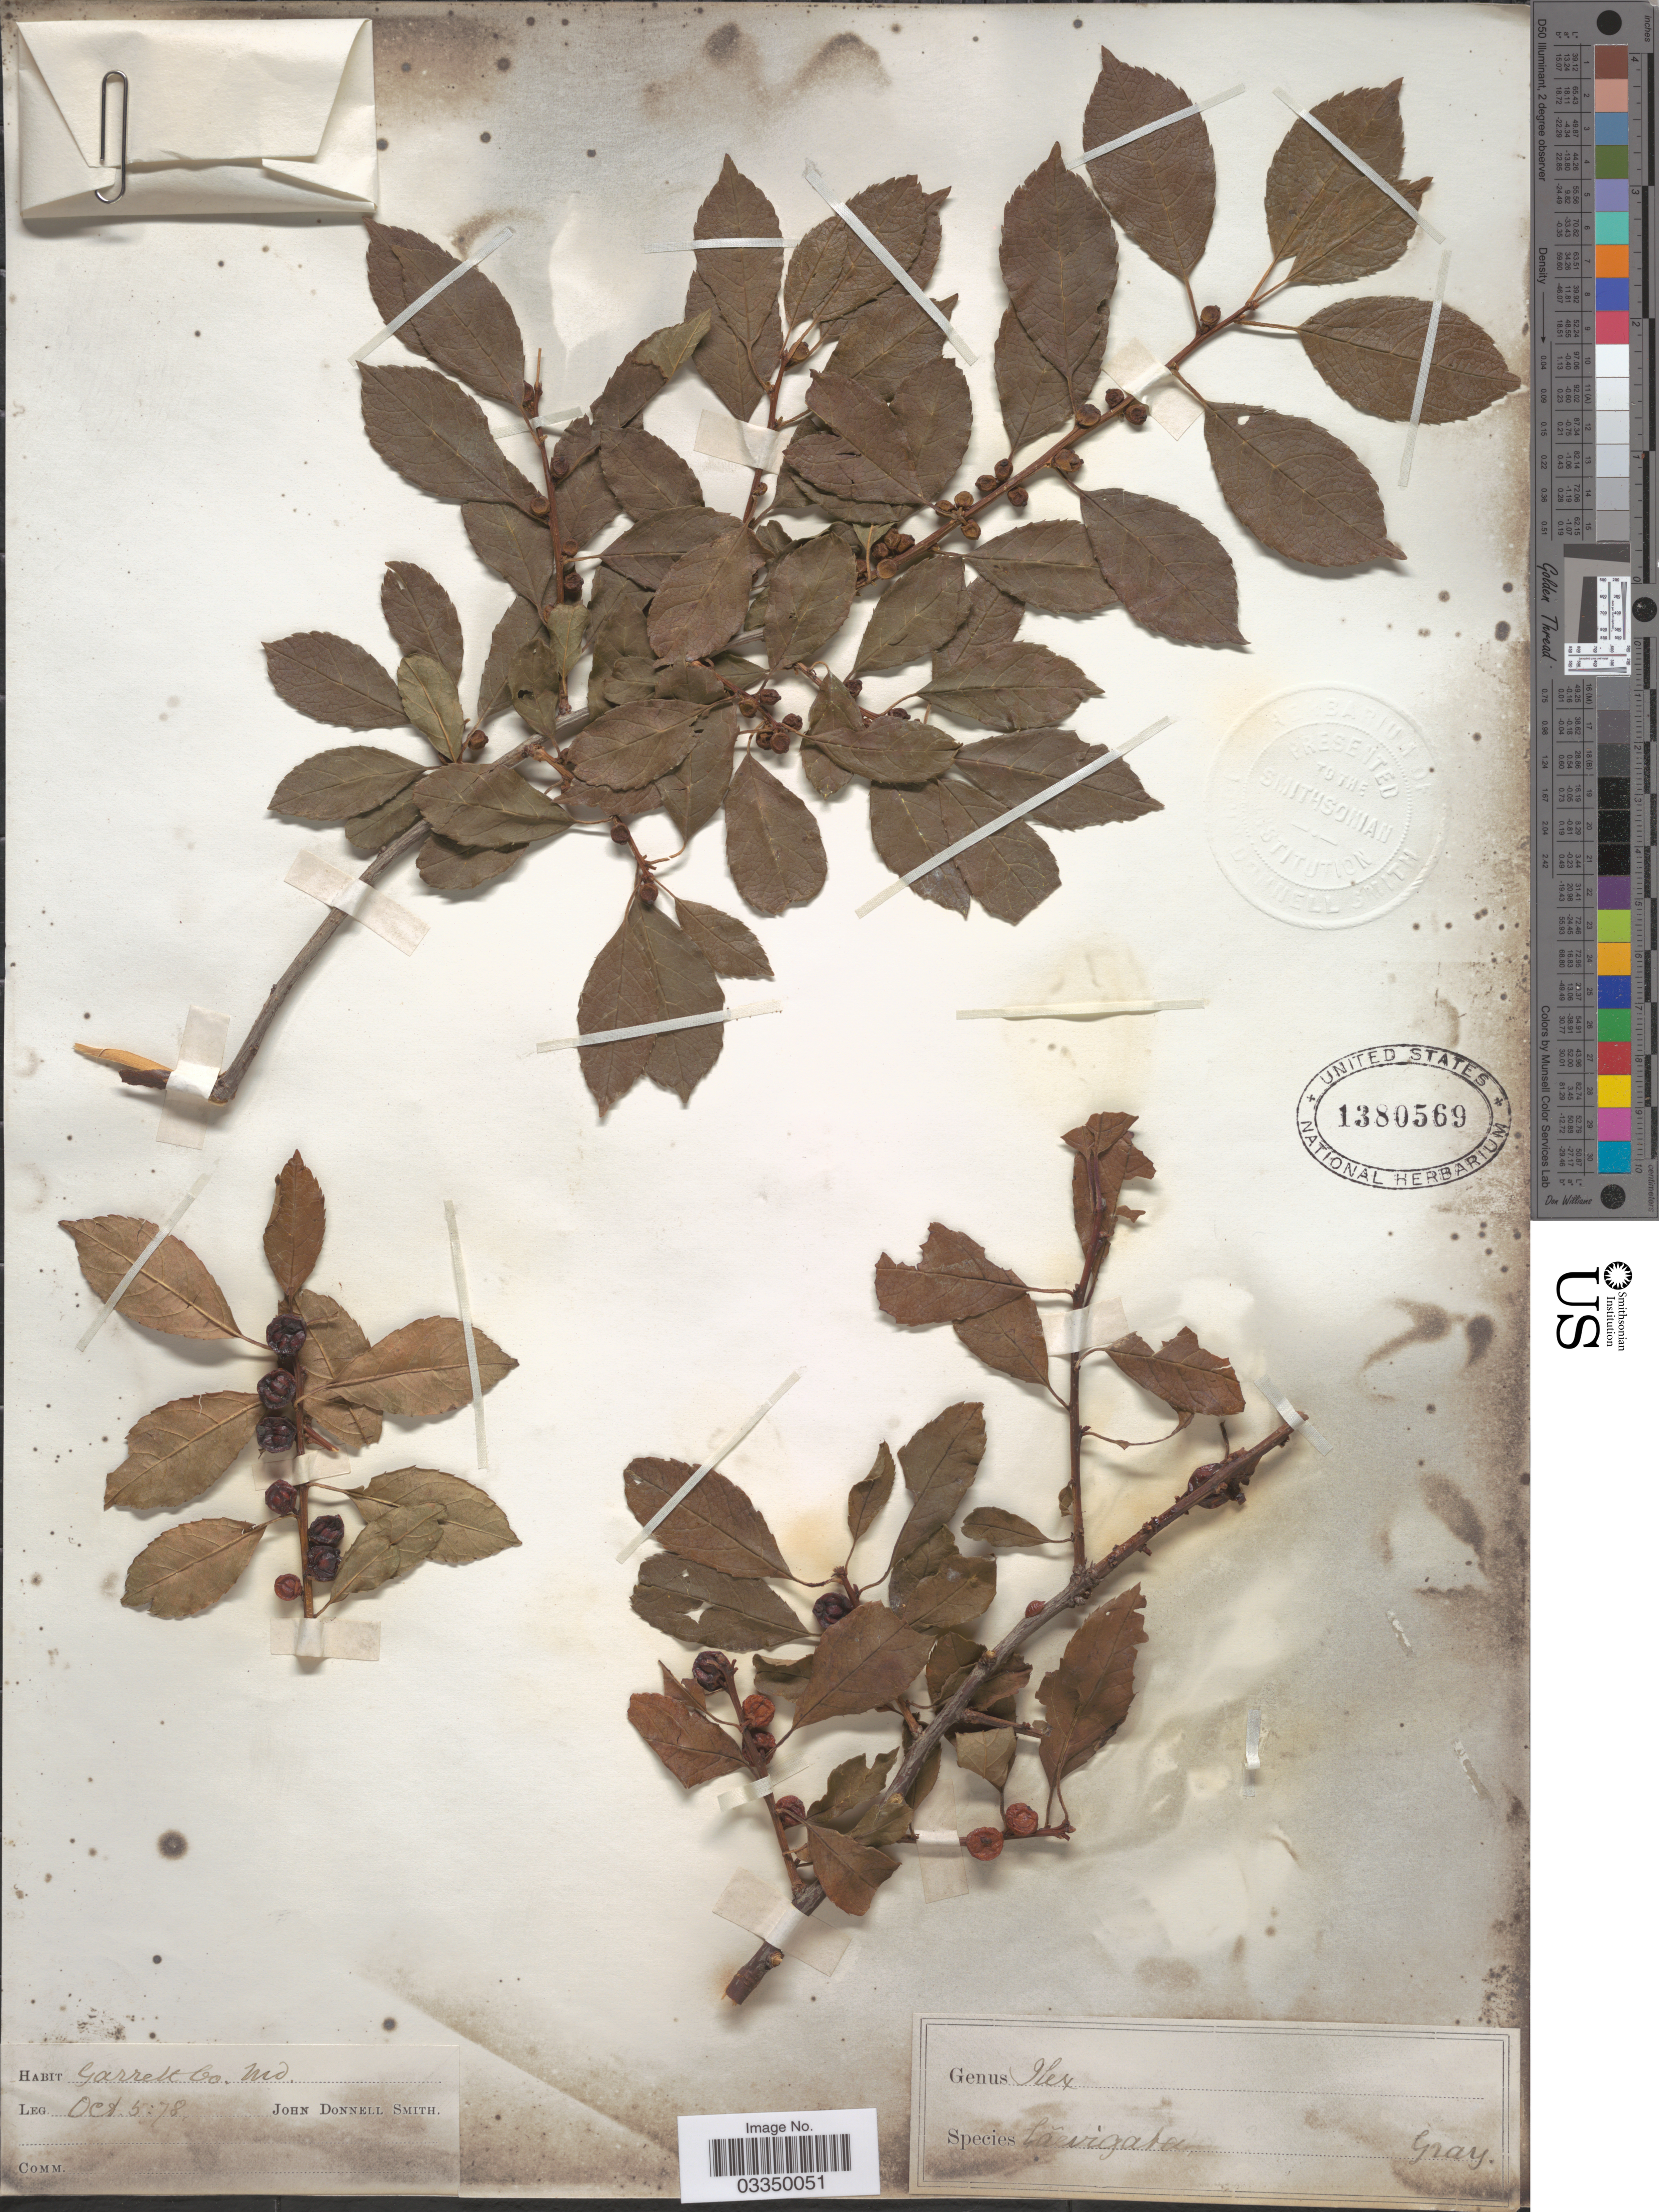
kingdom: Plantae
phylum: Tracheophyta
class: Magnoliopsida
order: Aquifoliales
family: Aquifoliaceae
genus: Ilex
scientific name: Ilex laevigata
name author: (Pursh) A. Gray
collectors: J. Donnell Smith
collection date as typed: Transcribed d/m/y: 5/10/78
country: United States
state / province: Maryland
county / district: Garrett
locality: Garrett Co.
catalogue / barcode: US 1380569